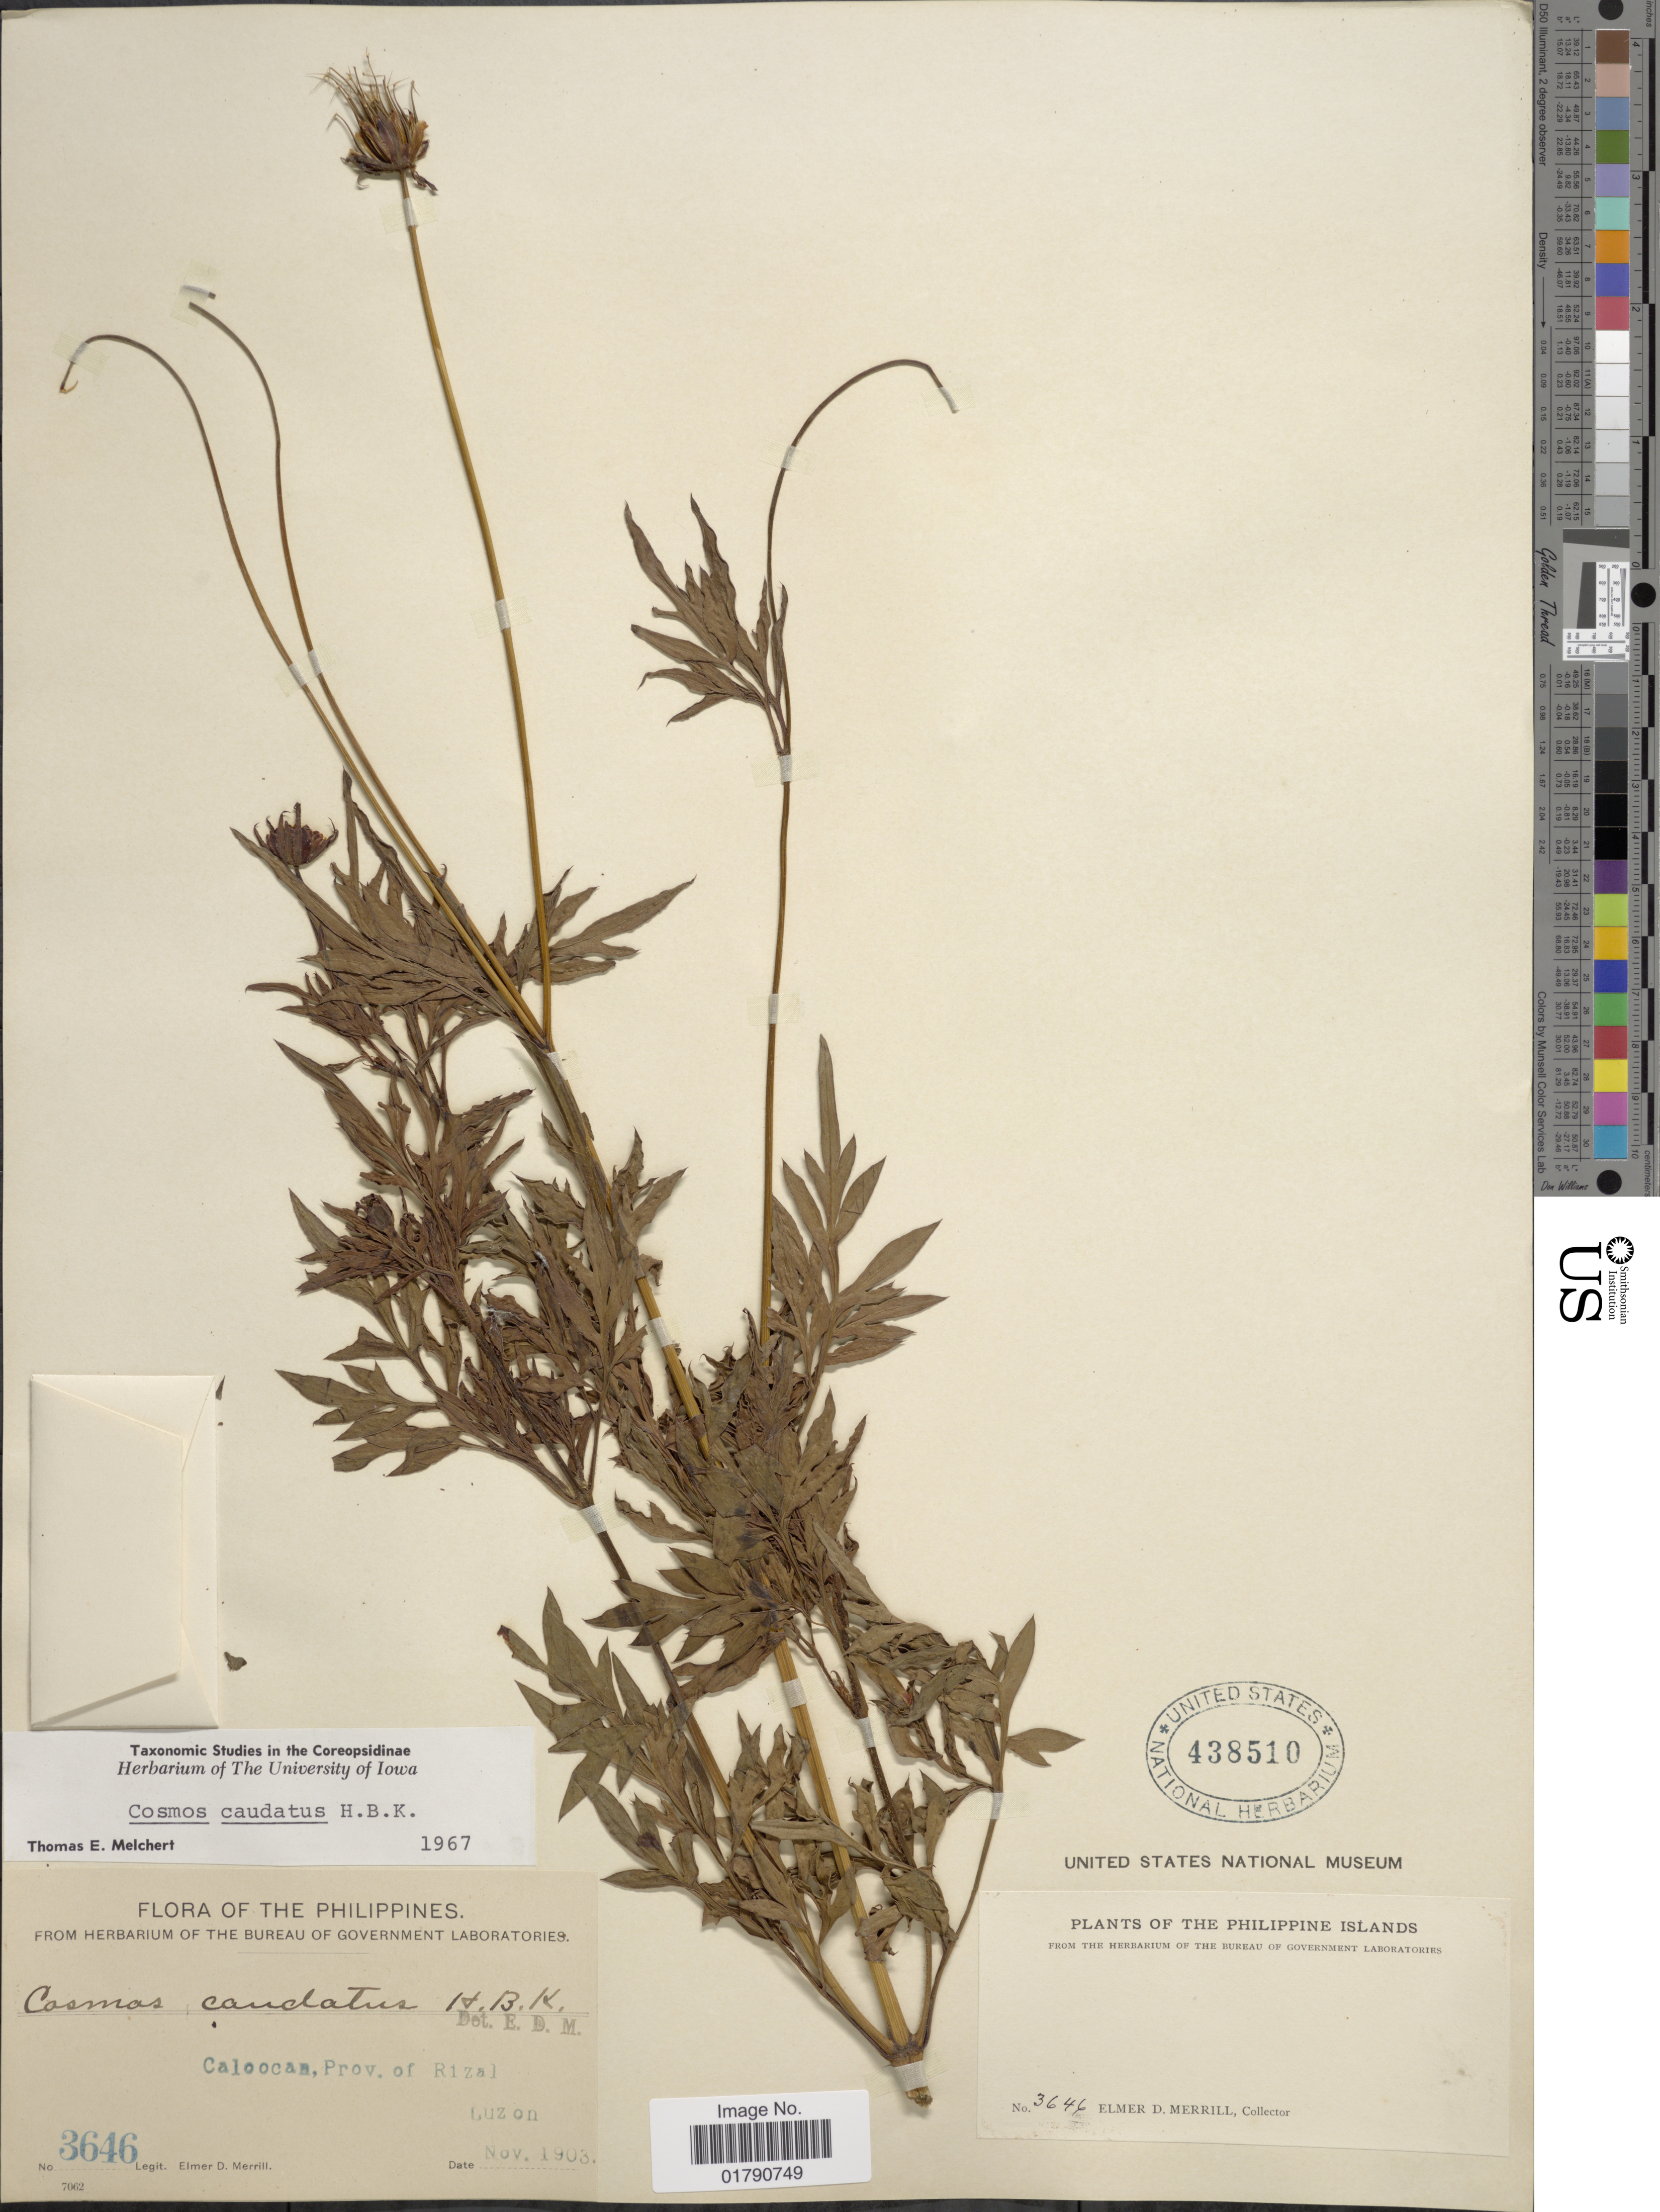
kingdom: Plantae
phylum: Tracheophyta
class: Magnoliopsida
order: Asterales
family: Asteraceae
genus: Cosmos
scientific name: Cosmos caudatus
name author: Kunth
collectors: E. D. Merrill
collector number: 3646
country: Philippines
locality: Caloocan, Province of Rizal, Luzon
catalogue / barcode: US 438510